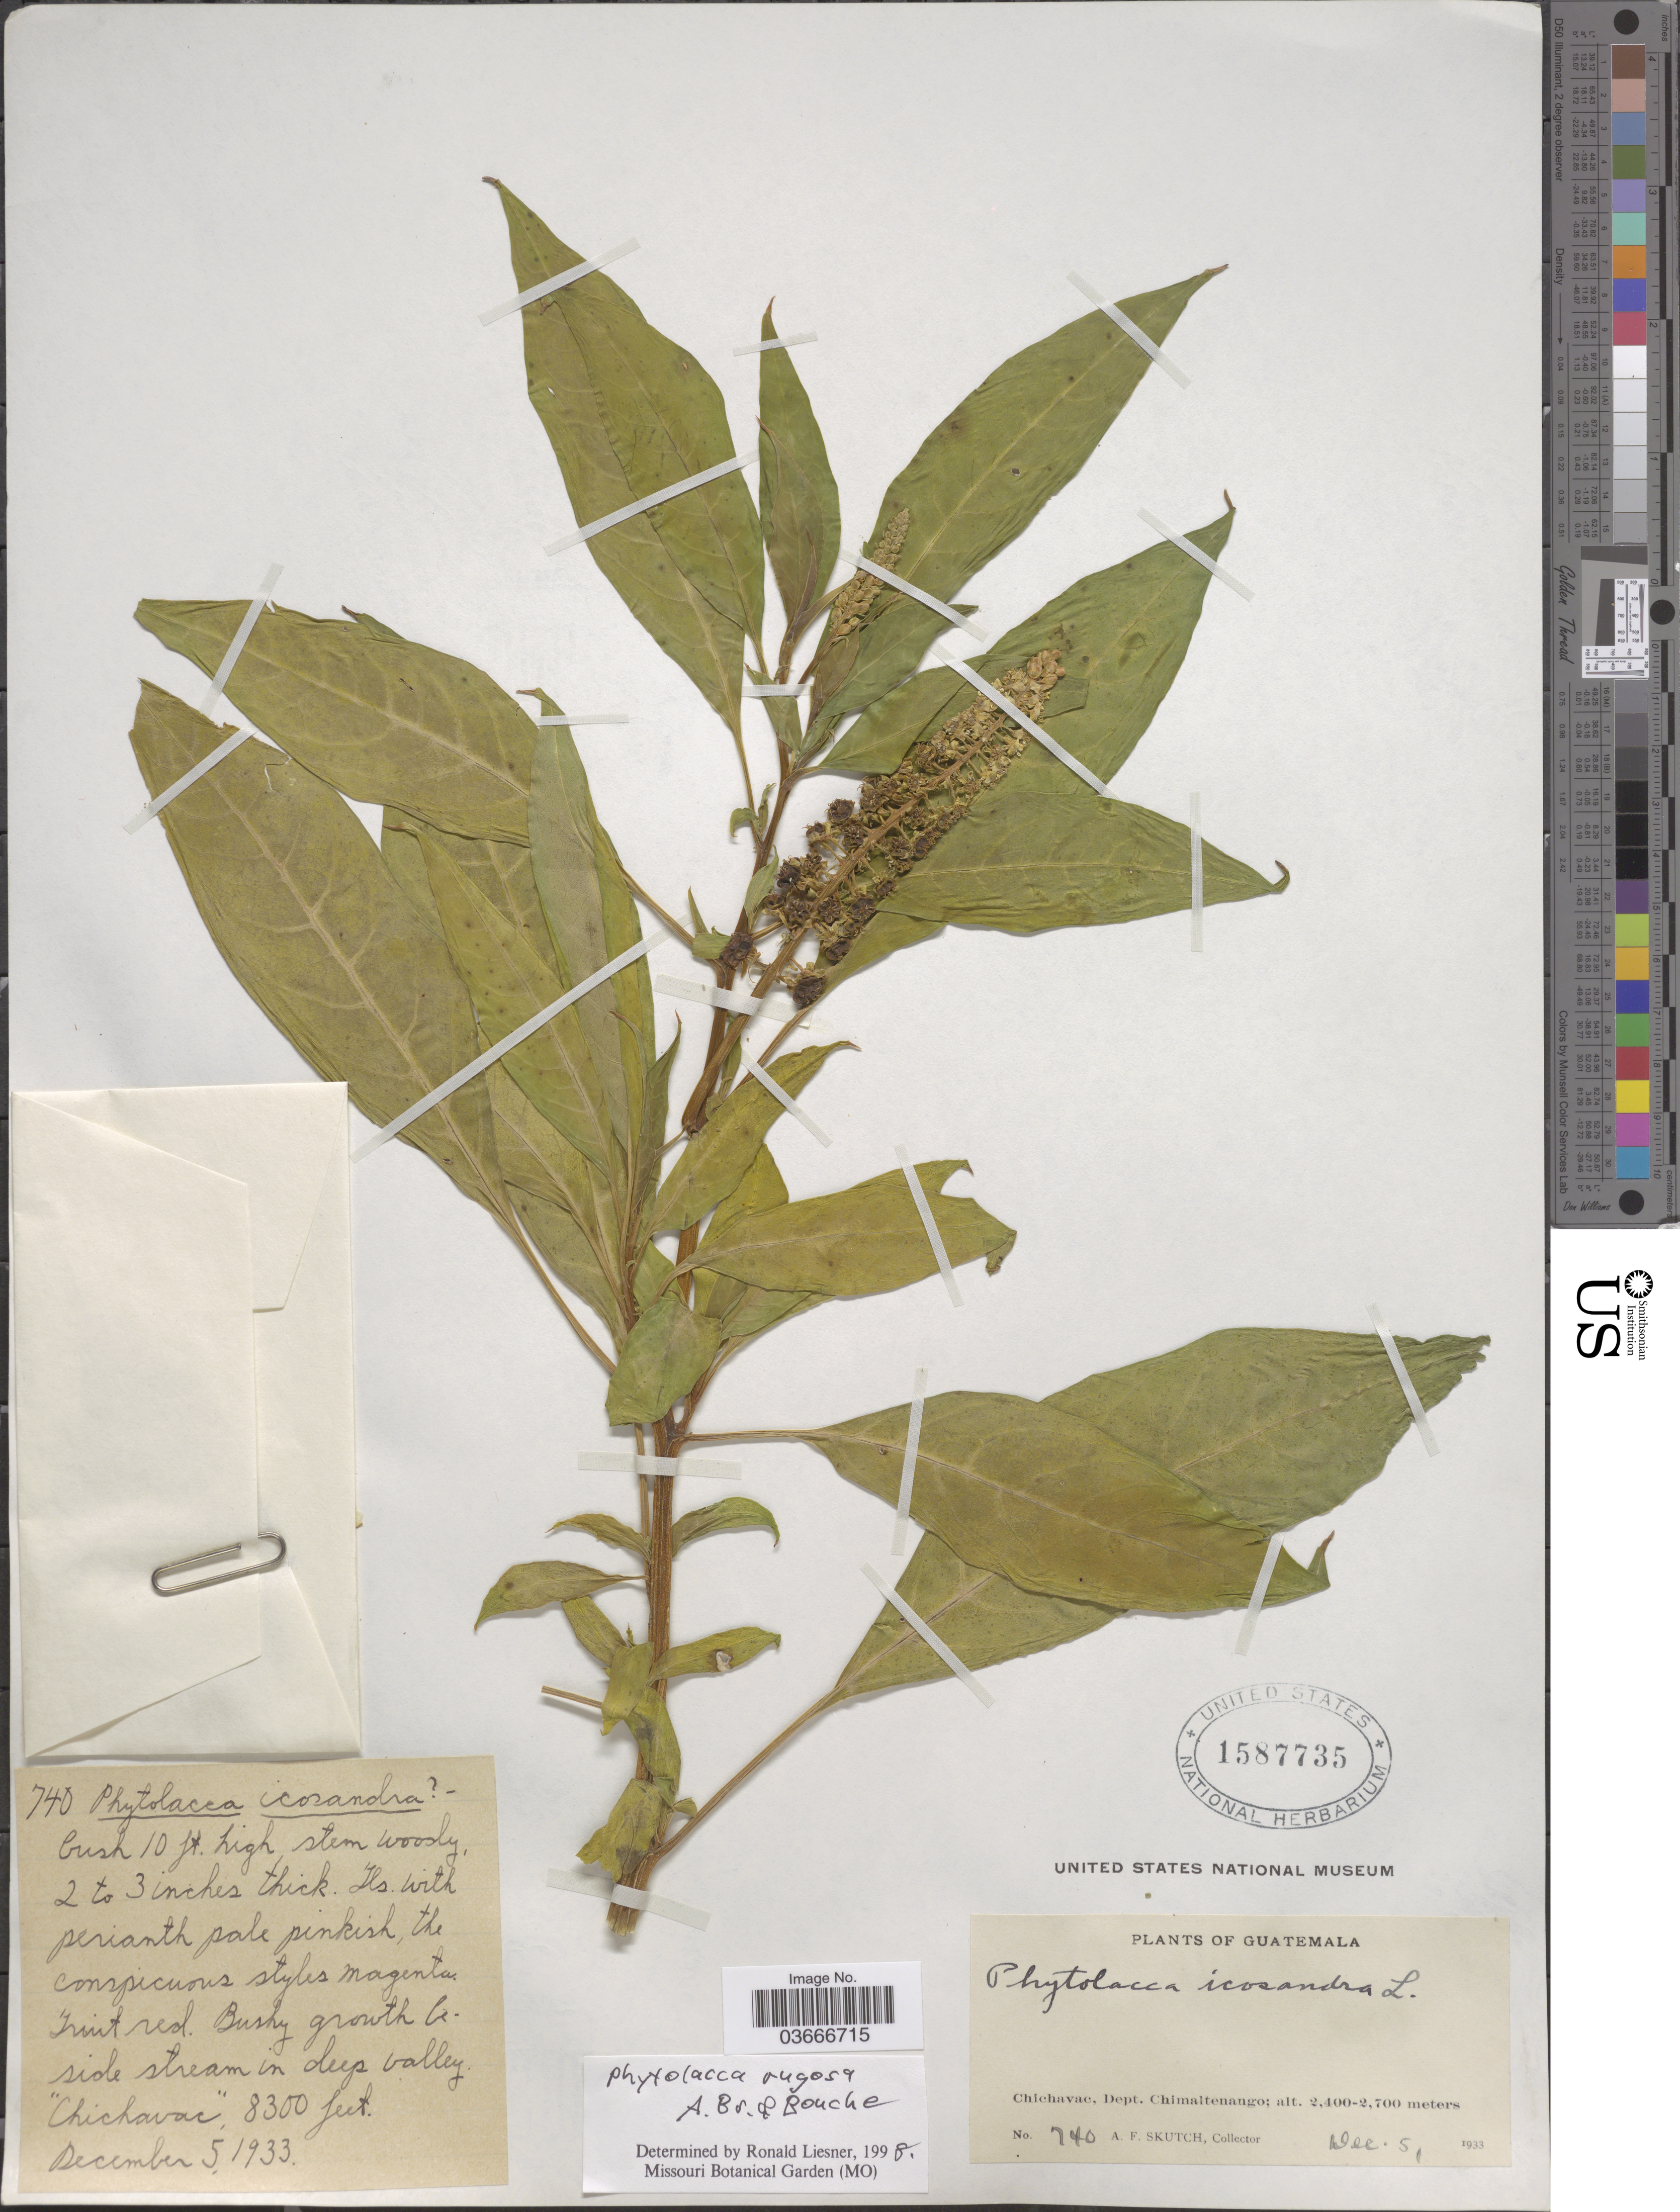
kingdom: Plantae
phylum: Tracheophyta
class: Magnoliopsida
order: Caryophyllales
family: Phytolaccaceae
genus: Phytolacca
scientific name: Phytolacca rugosa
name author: A. Braun & C.D. Bouché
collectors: A. F. Skutch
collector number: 740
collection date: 1933-12-05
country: Guatemala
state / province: Chimaltenango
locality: Chichavac, Dept. Chimaltenango.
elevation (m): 2530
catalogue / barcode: US 1587735